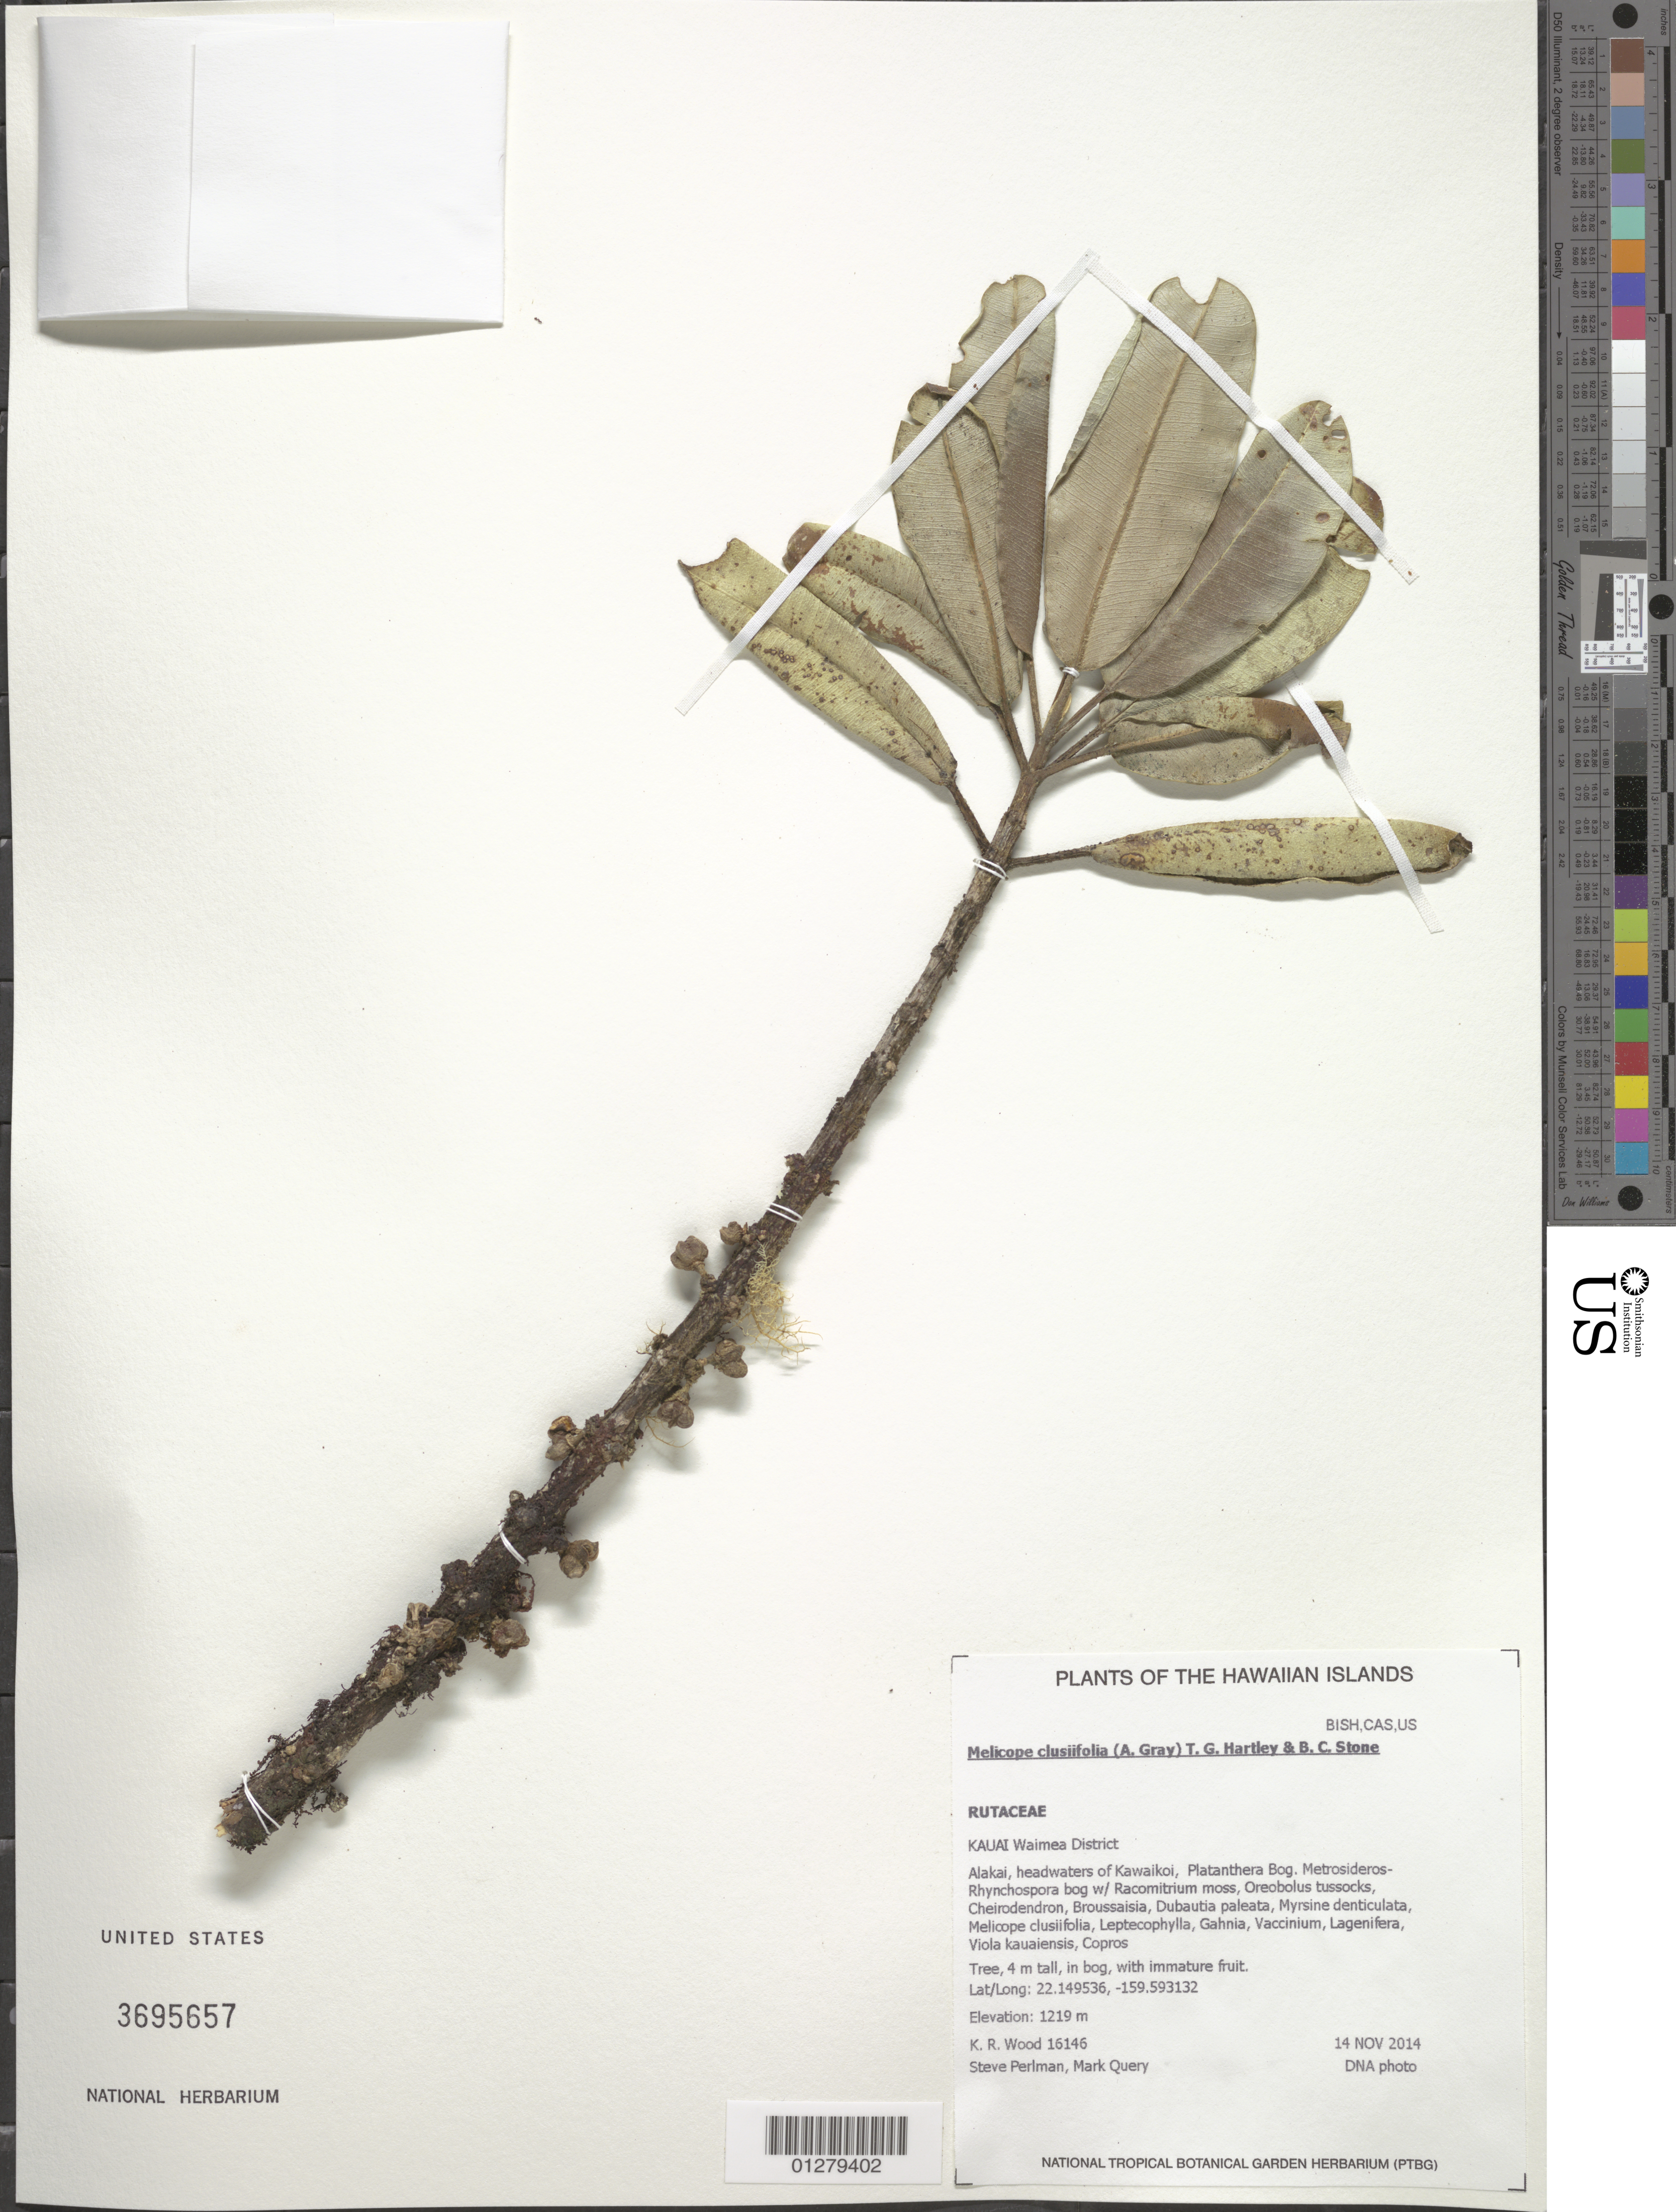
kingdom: Plantae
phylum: Tracheophyta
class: Magnoliopsida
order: Sapindales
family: Rutaceae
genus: Melicope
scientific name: Melicope clusiifolia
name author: (A. Gray) T.G. Hartley & B.C. Stone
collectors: K. R. Wood, S. P. Perlman & M. Query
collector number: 16146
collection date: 2014-11-14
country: United States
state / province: Hawaii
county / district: Kauai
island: Kaua'i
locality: Waimea District, Alakai, headwaters of Kawaikoi, Platanthera Bog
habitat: Bog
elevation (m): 1219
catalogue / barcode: US 3695657